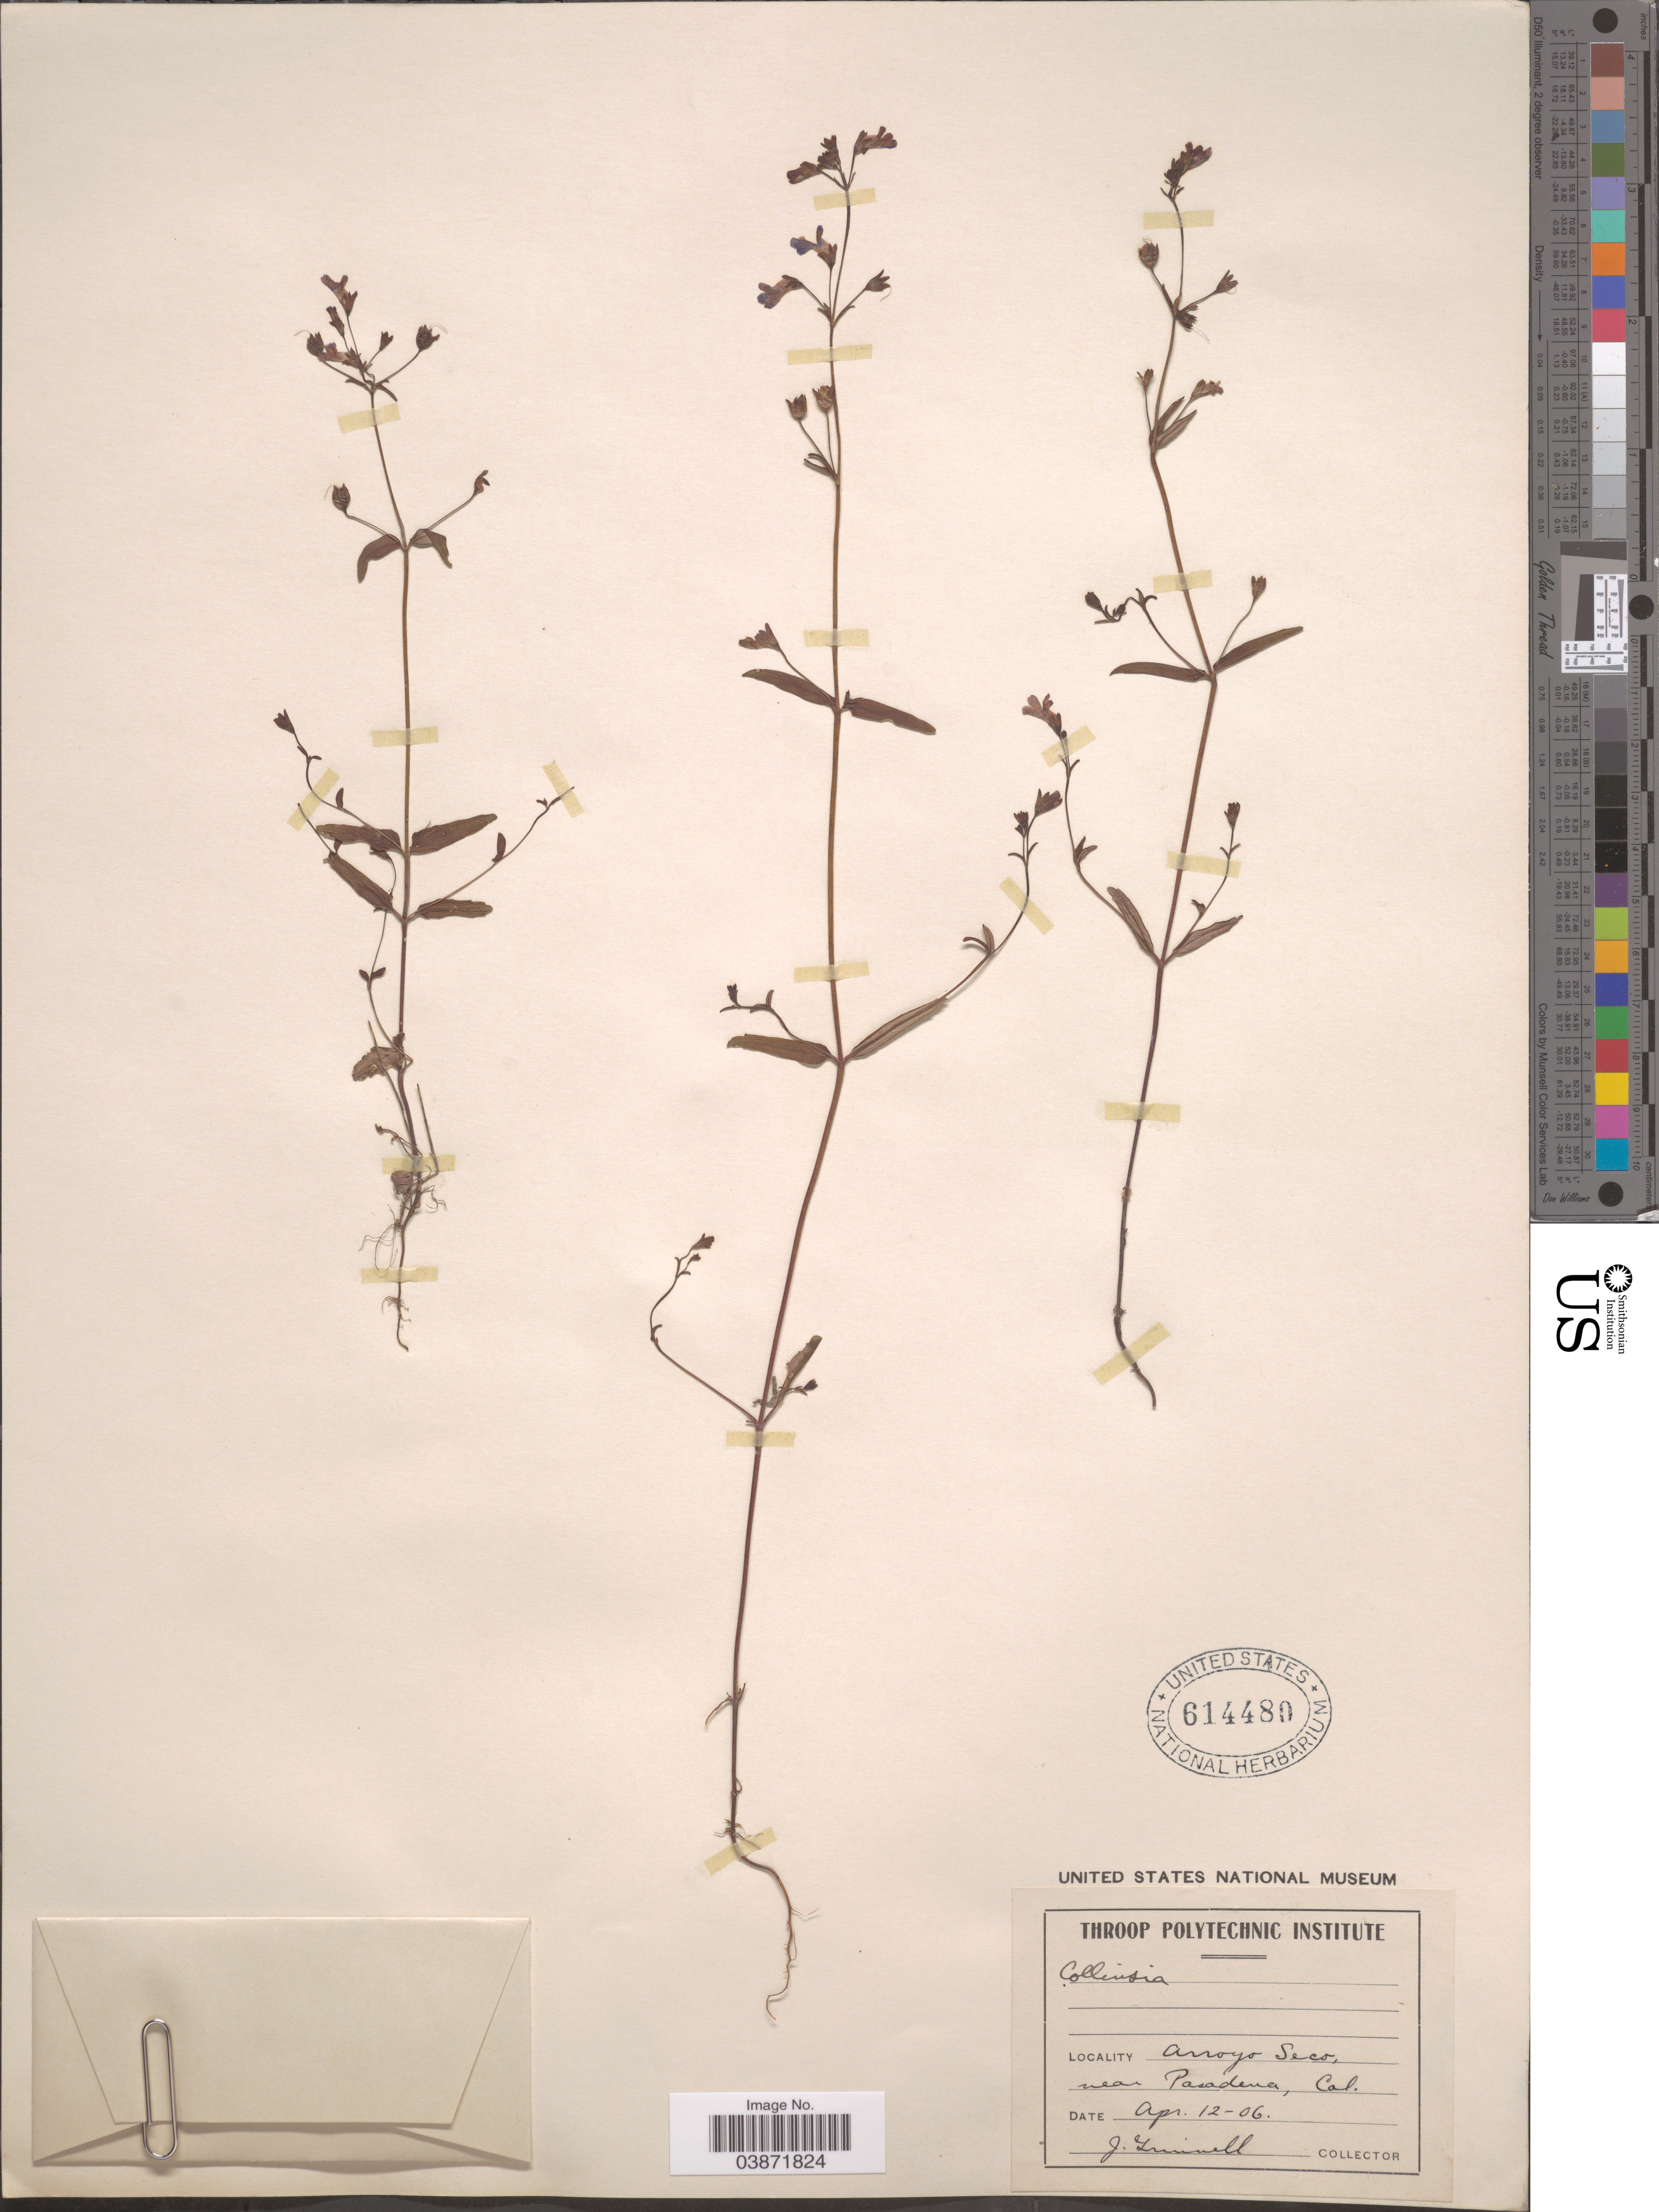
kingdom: Plantae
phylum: Tracheophyta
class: Magnoliopsida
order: Lamiales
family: Plantaginaceae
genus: Collinsia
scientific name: Collinsia sp.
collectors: J. Grinnell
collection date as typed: Transcribed d/m/y: 12/4/6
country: United States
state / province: California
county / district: Los Angeles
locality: Arroyo Seco, near Pasadena.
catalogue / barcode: US 614480